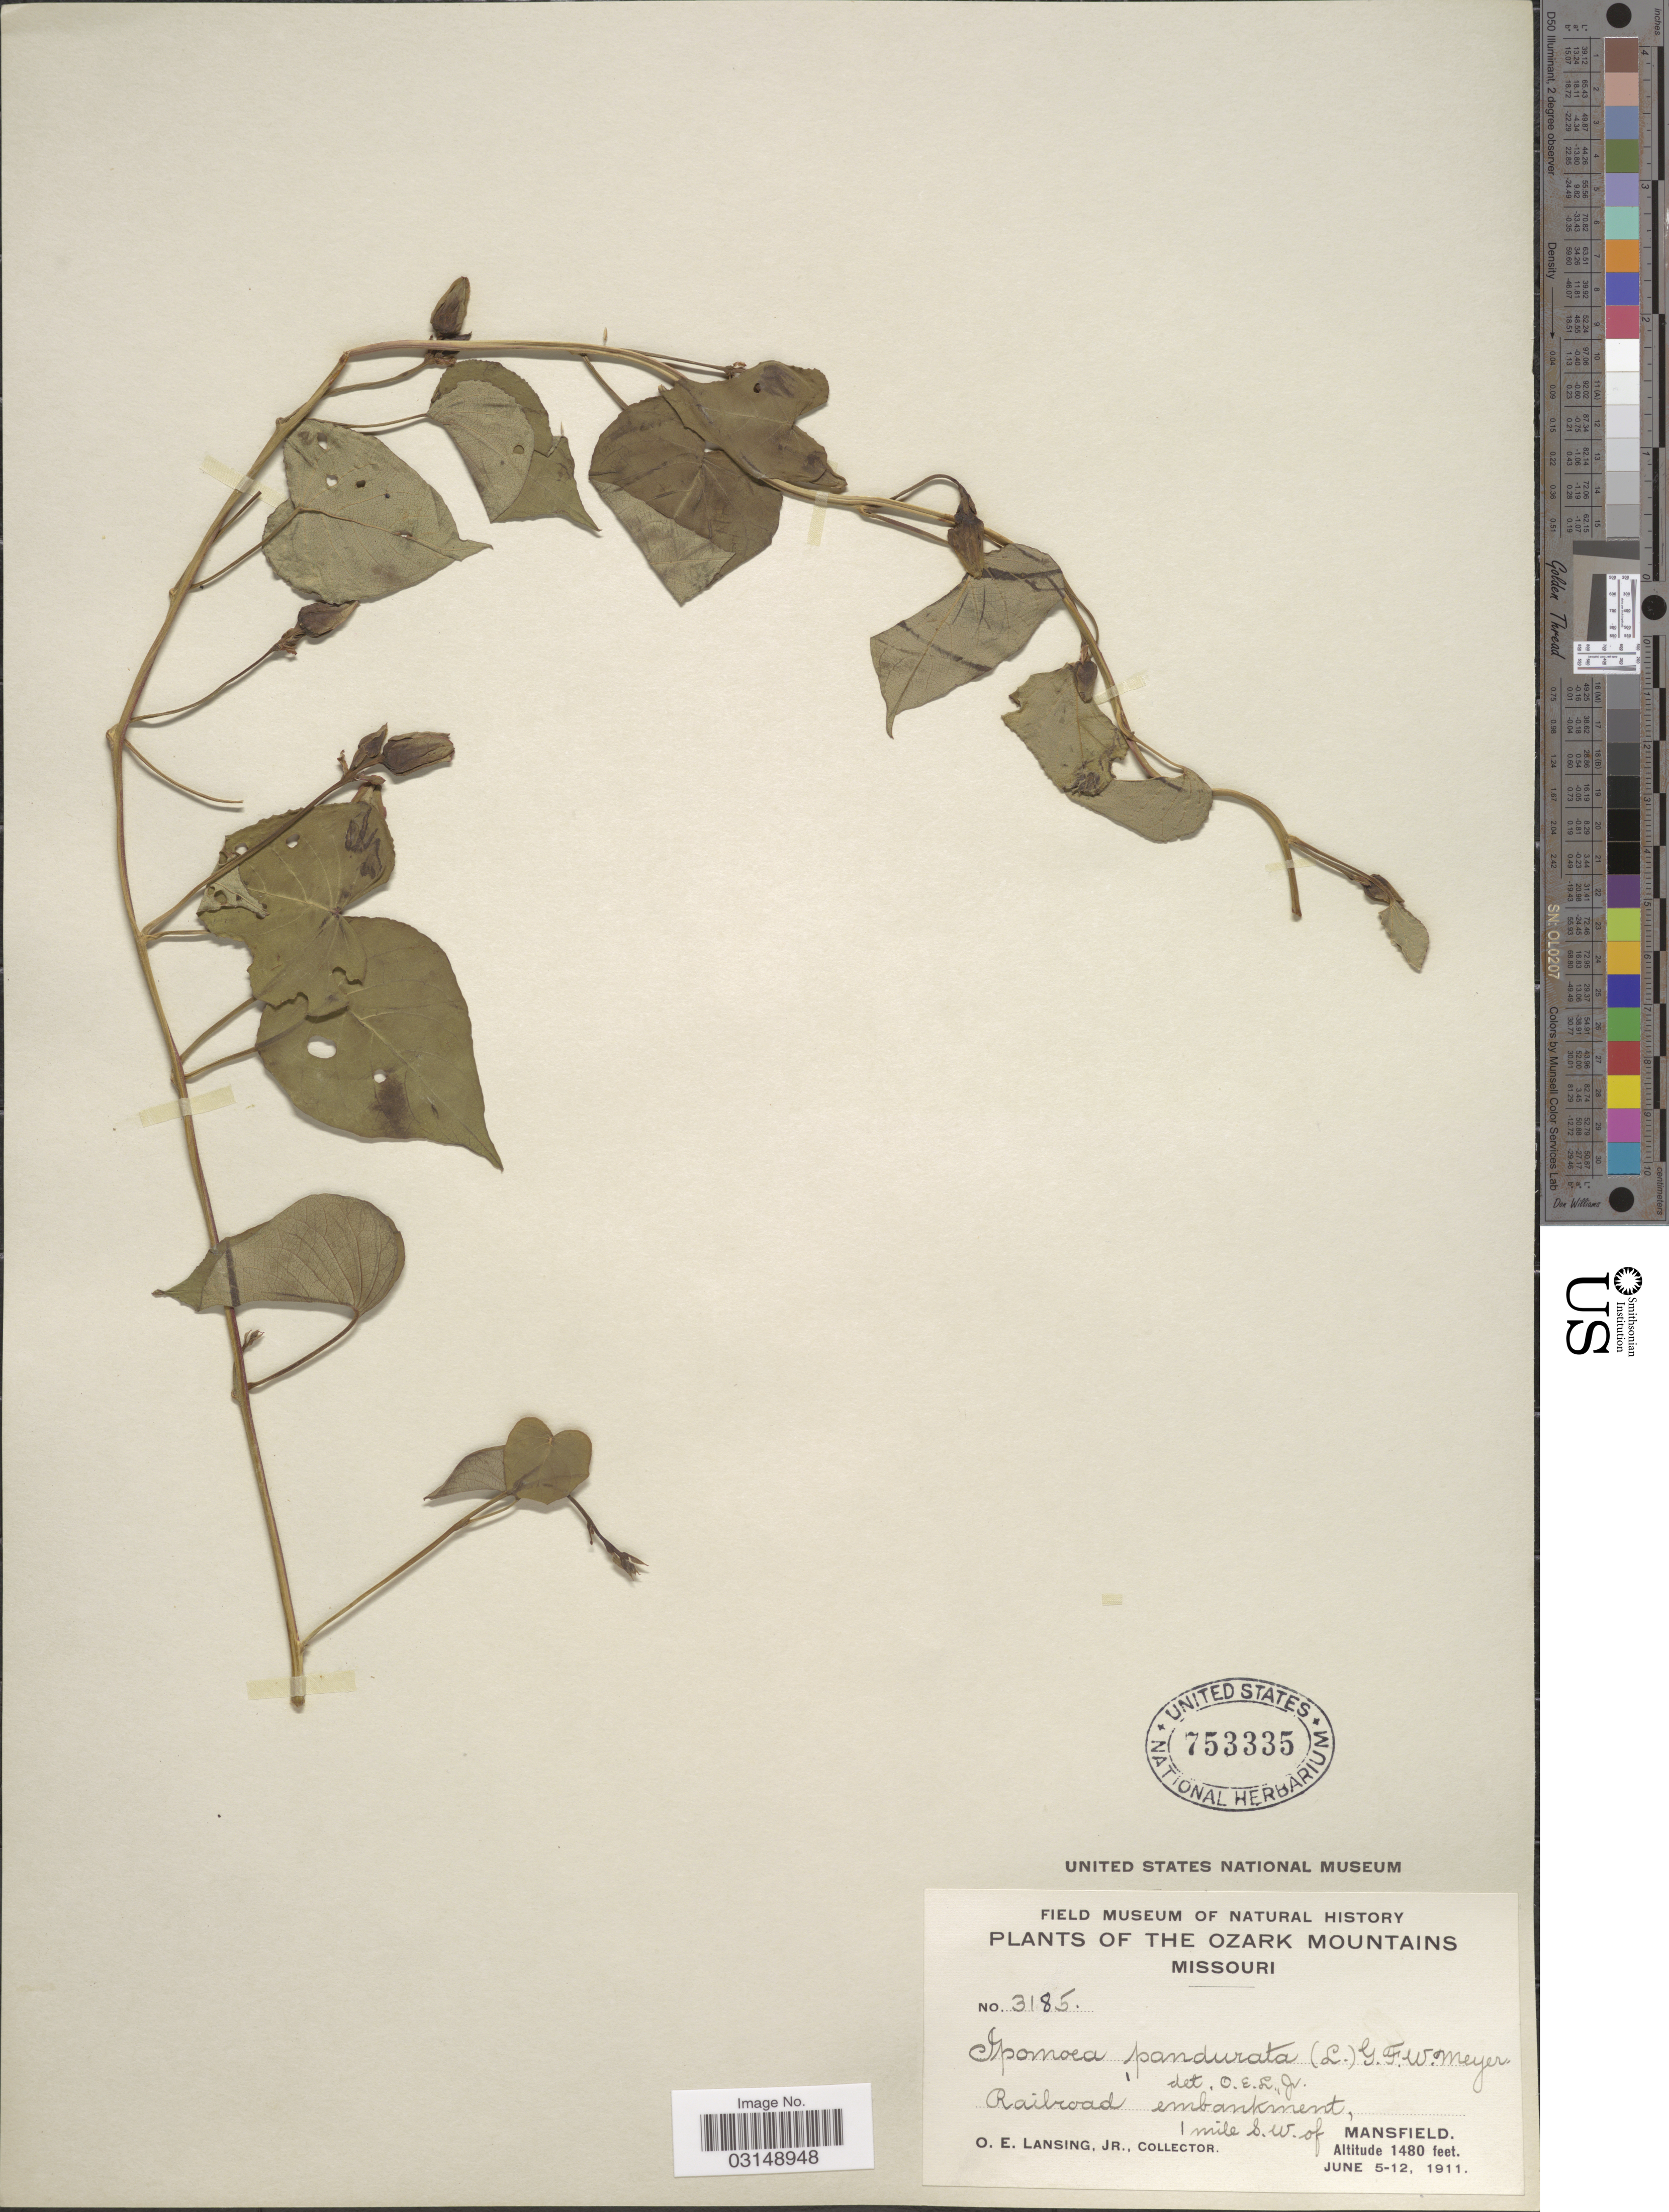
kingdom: Plantae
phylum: Tracheophyta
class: Magnoliopsida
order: Solanales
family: Convolvulaceae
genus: Ipomoea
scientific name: Ipomoea pandurata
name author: (L.) G. Mey.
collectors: O. Lansing Jr.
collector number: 3185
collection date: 1911-06-05/1911-06-12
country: United States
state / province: Missouri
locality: The Ozark Mountains. Railroad embankment, 1 mile S.W. of Mansfield.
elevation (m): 451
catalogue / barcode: US 753335